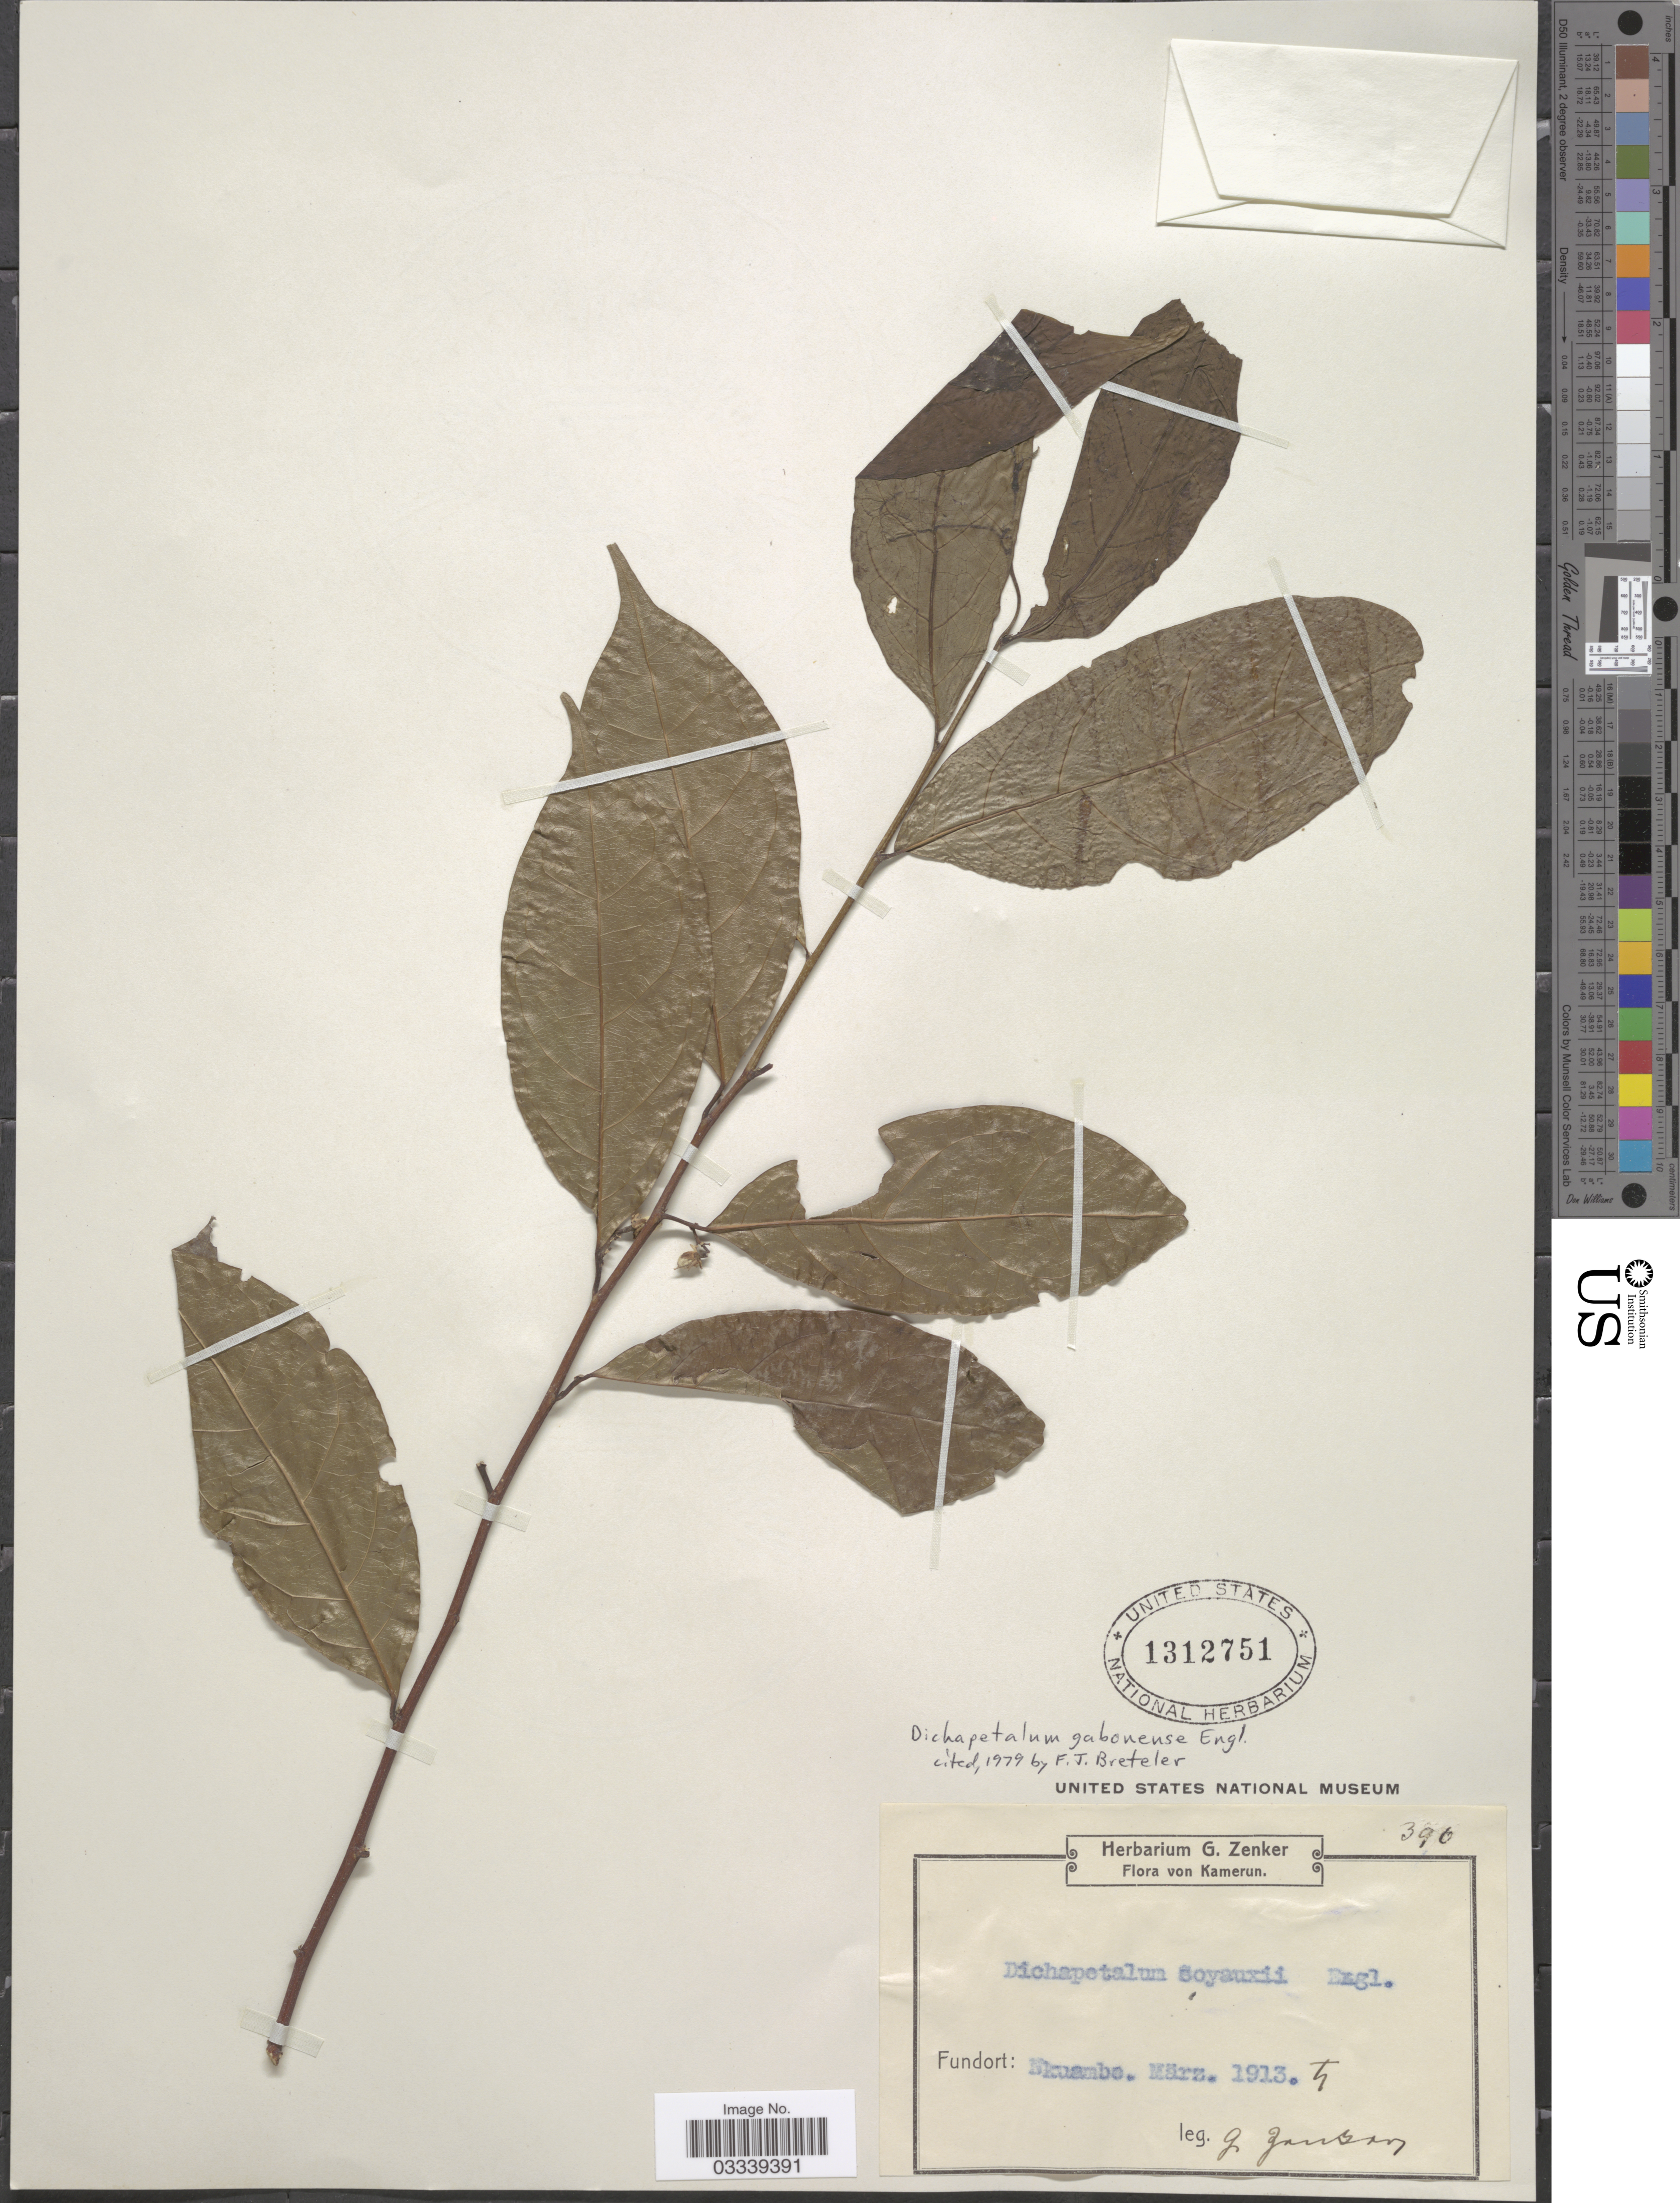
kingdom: Plantae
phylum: Tracheophyta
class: Magnoliopsida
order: Malpighiales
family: Dichapetalaceae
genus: Dichapetalum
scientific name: Dichapetalum gabonense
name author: Engl.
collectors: G. A. Zenker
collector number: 396*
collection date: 1913-03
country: Cameroon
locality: Kamerun, Nkuambo.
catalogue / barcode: US 1312751